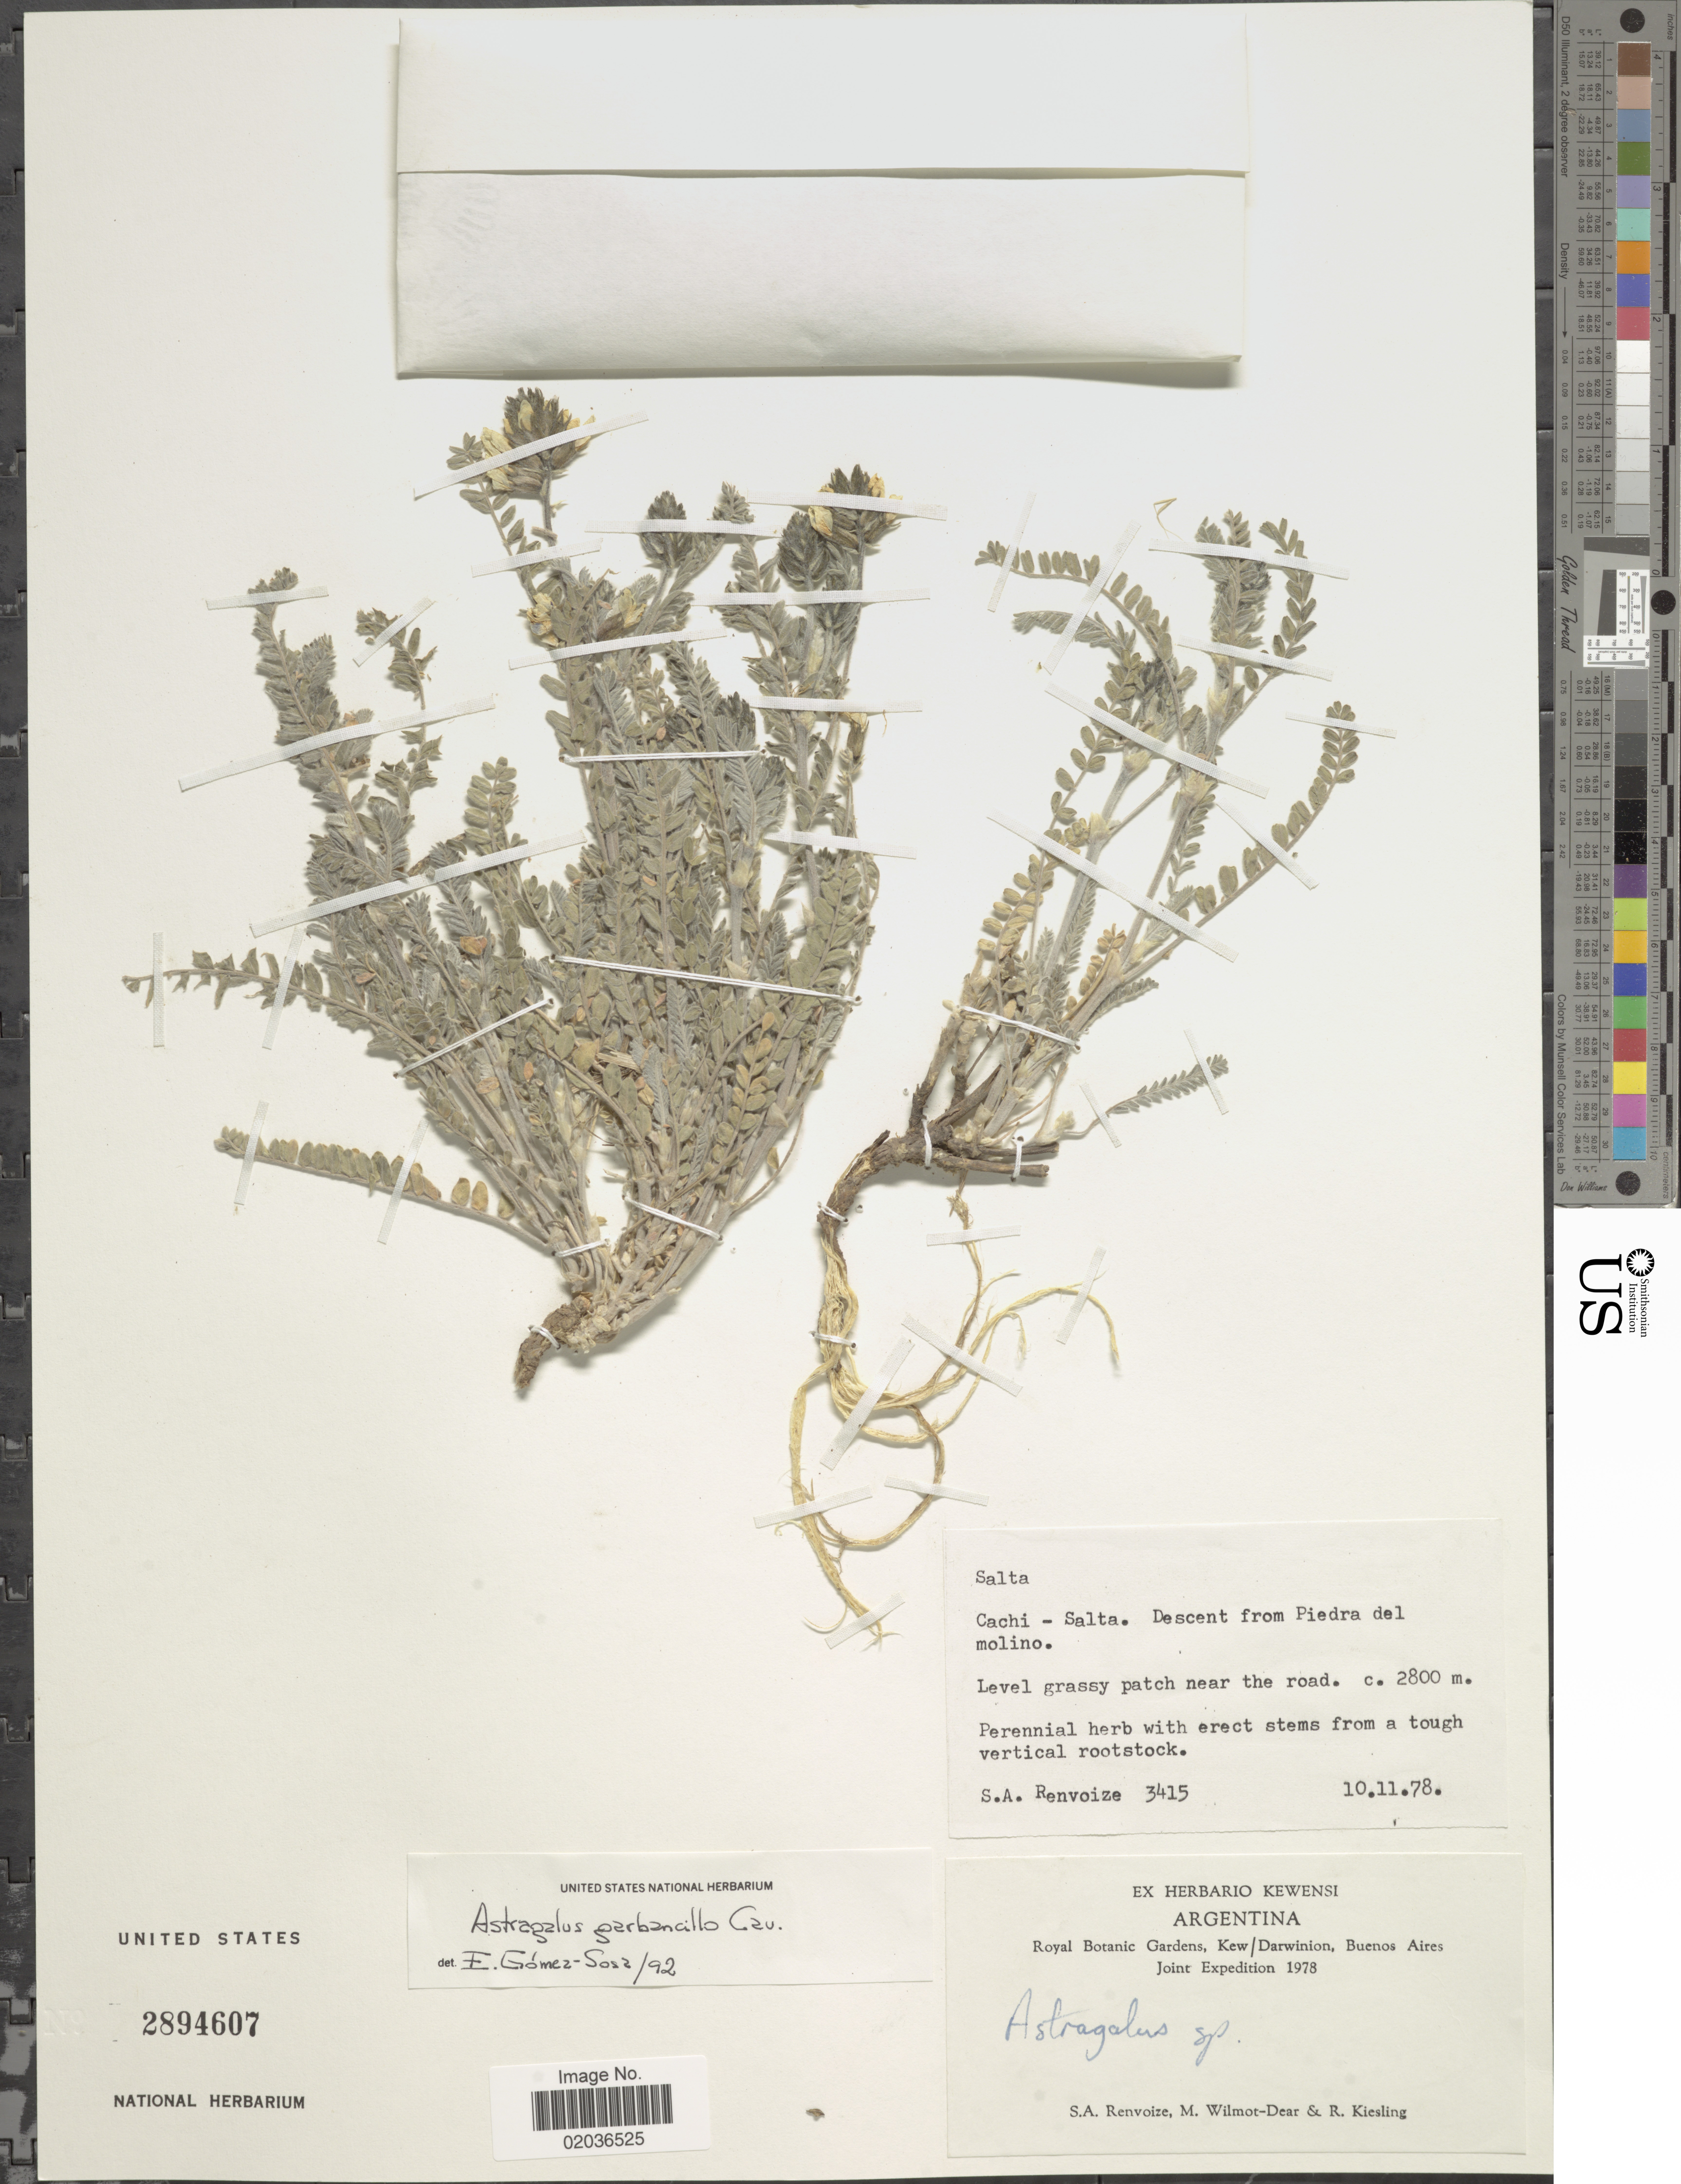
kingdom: Plantae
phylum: Tracheophyta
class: Magnoliopsida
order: Fabales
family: Fabaceae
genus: Astragalus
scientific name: Astragalus garbancillo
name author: Cav.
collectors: S. A. Renvoize, M. Wilmot-Dear & R. Kiesling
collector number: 3415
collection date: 1978-11-10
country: Argentina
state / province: Salta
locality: Cachi - Salta. Descent from Piedra del molino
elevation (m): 2800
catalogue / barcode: US 2894607